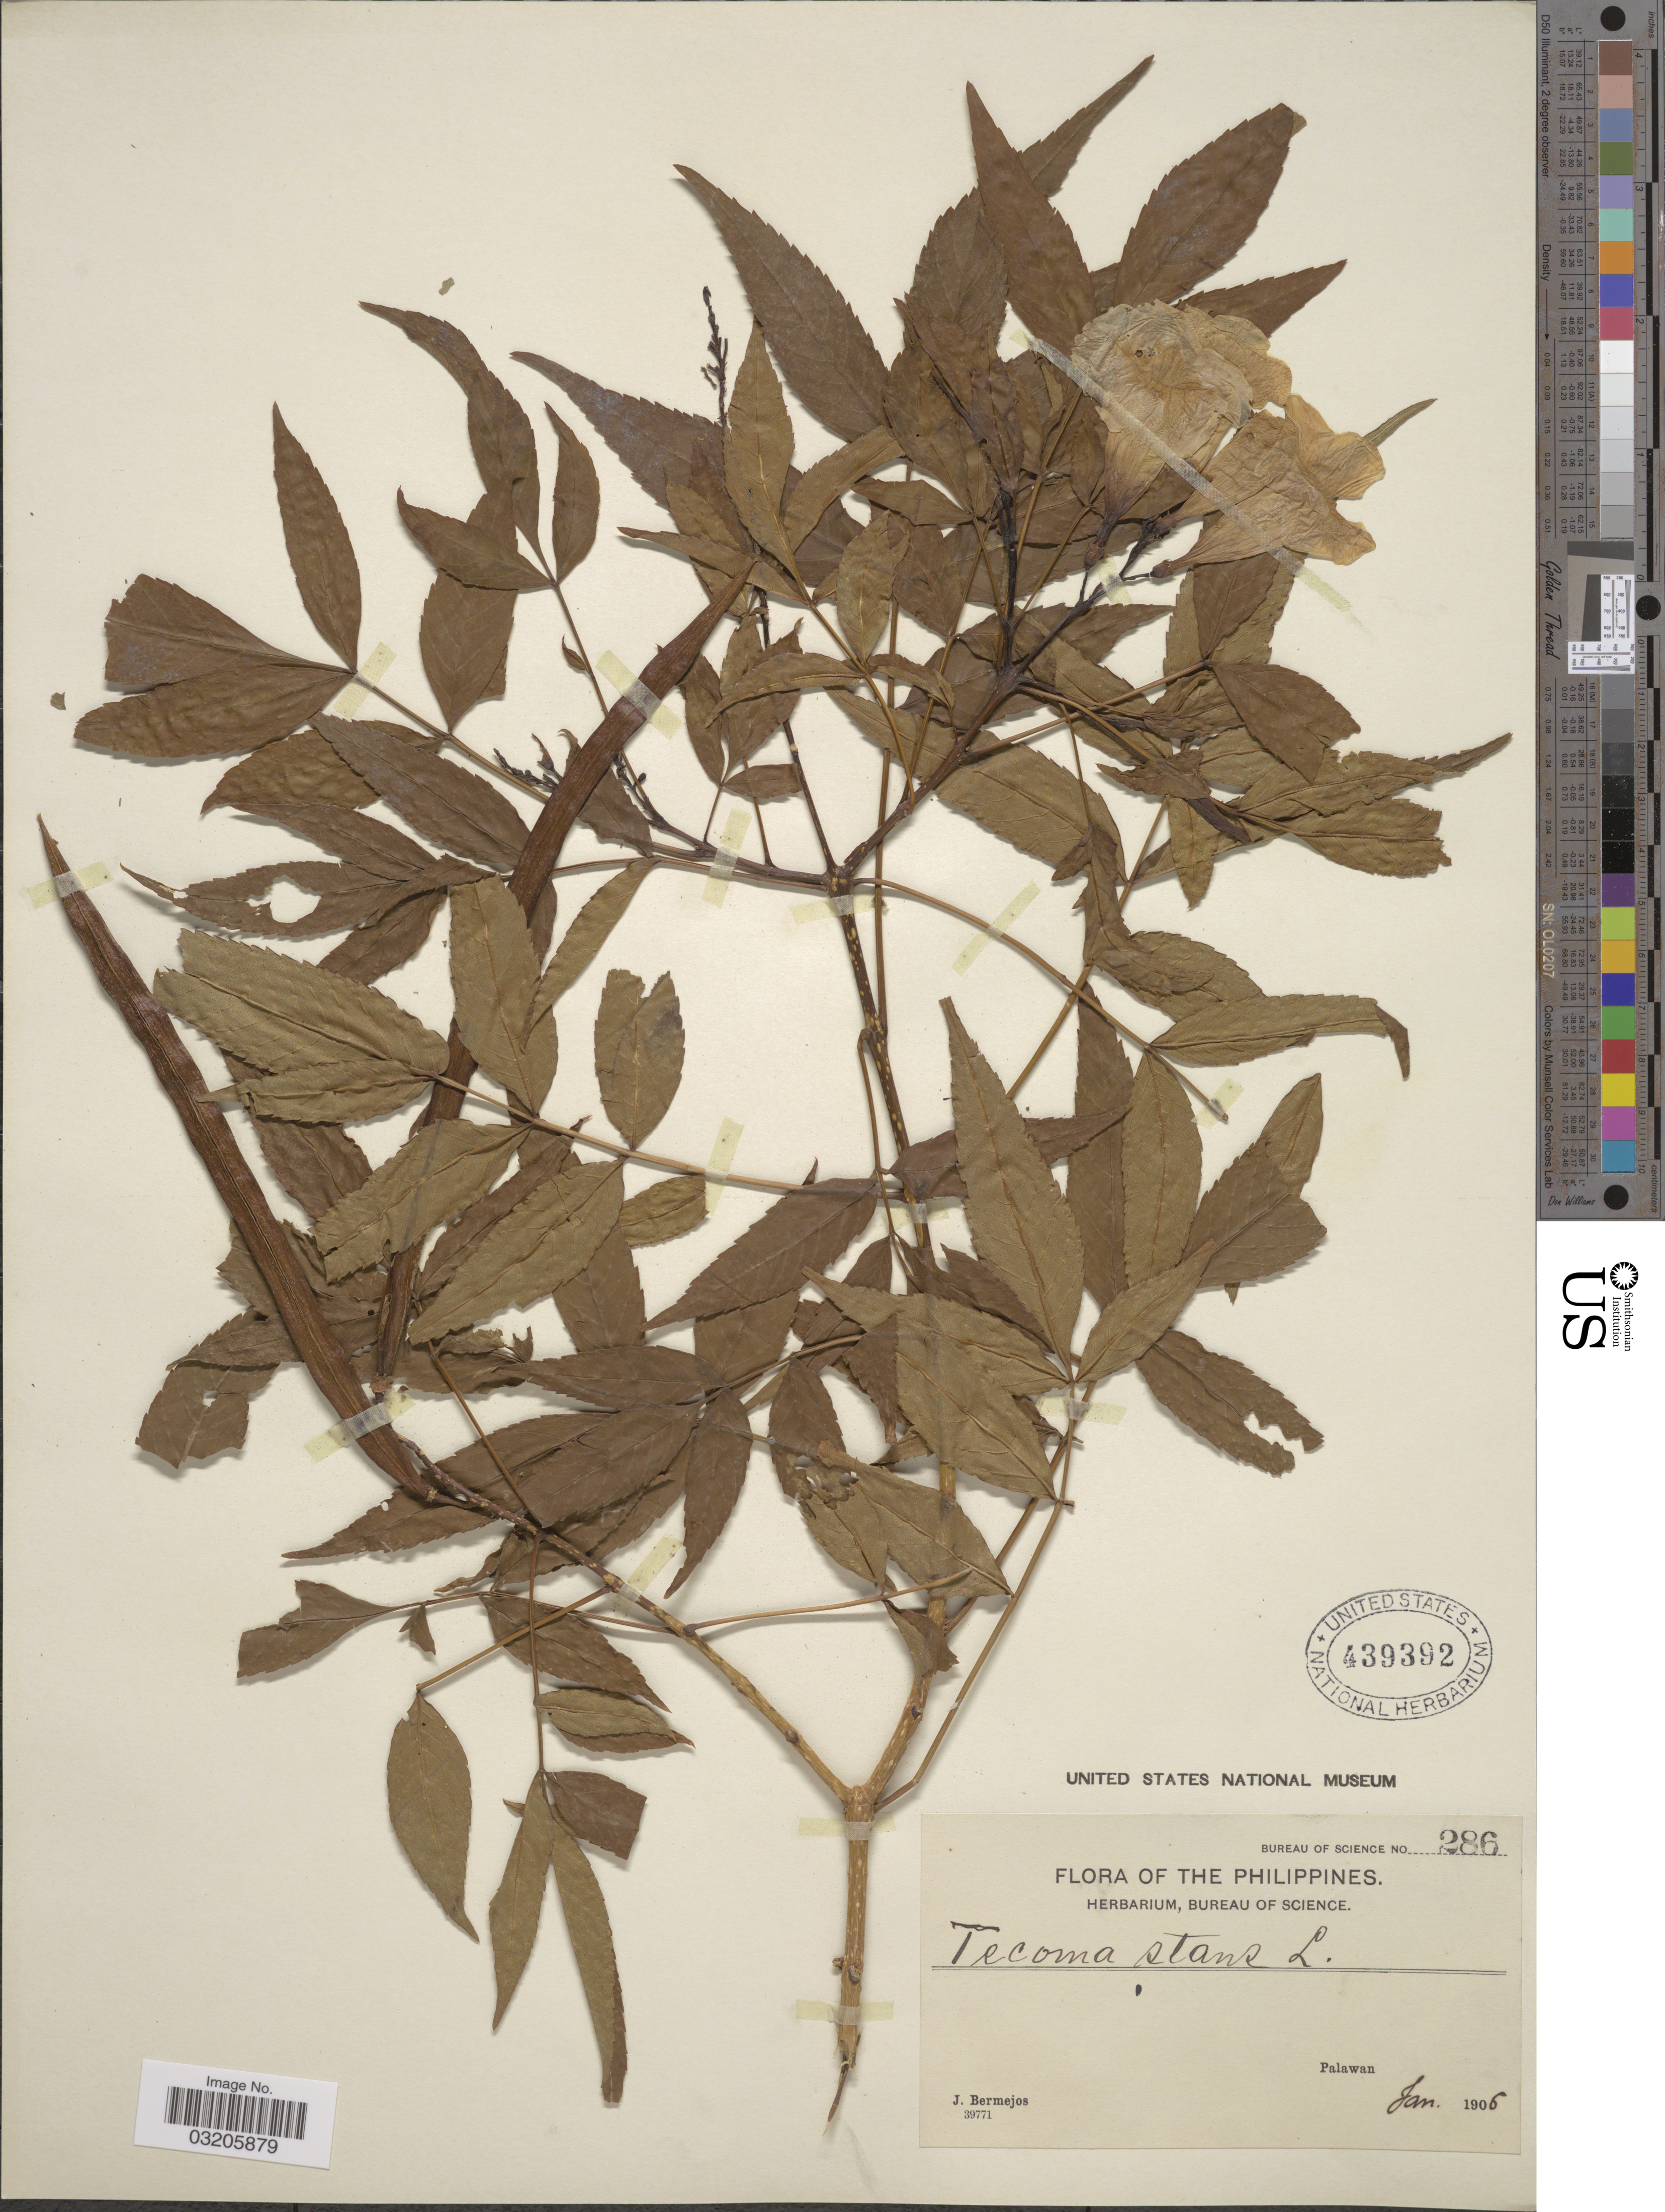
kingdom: Plantae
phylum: Tracheophyta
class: Magnoliopsida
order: Lamiales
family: Bignoniaceae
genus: Tecoma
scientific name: Tecoma stans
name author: (L.) Juss. ex Kunth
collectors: J. Bermejos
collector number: Bureau of Science 286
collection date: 1906-01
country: Philippines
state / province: Mimaropa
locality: Palawan.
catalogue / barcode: US 439392